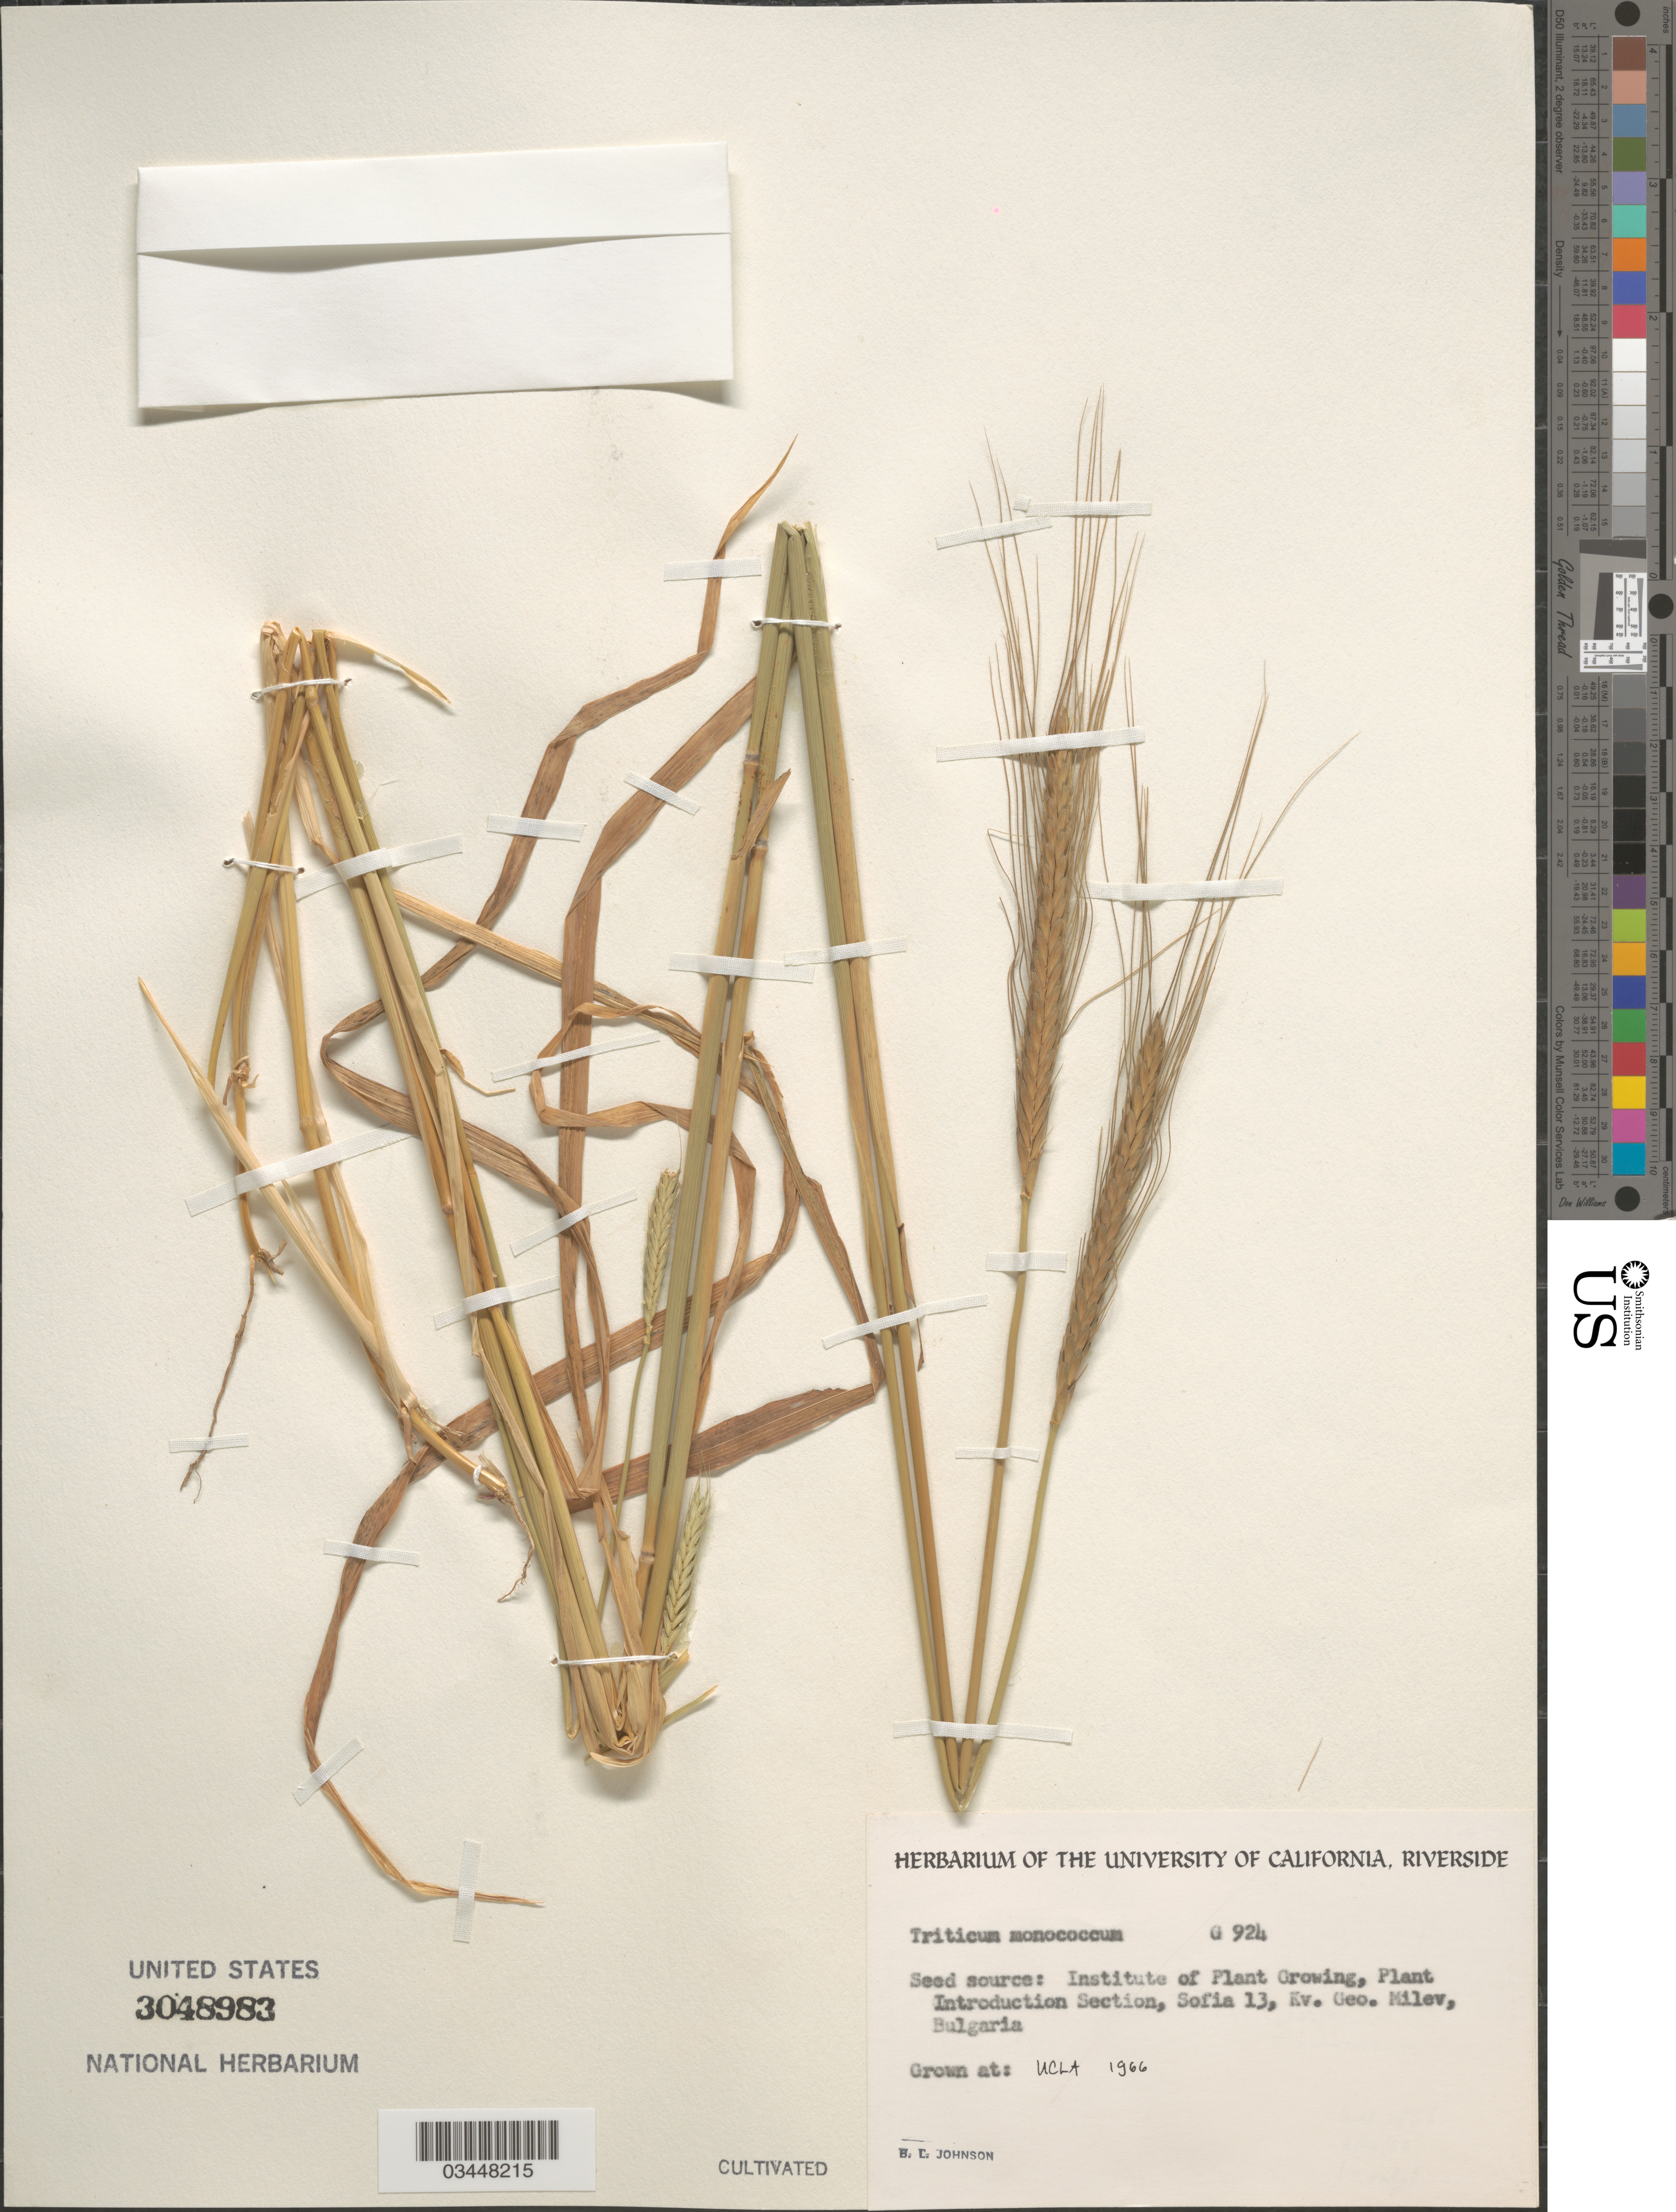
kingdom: Plantae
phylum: Tracheophyta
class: Liliopsida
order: Poales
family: Poaceae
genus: Triticum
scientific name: Triticum monococcum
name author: L.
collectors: B. Johnson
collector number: G924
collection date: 1966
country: United States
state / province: California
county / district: Los Angeles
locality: UCLA.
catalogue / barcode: US 3048983